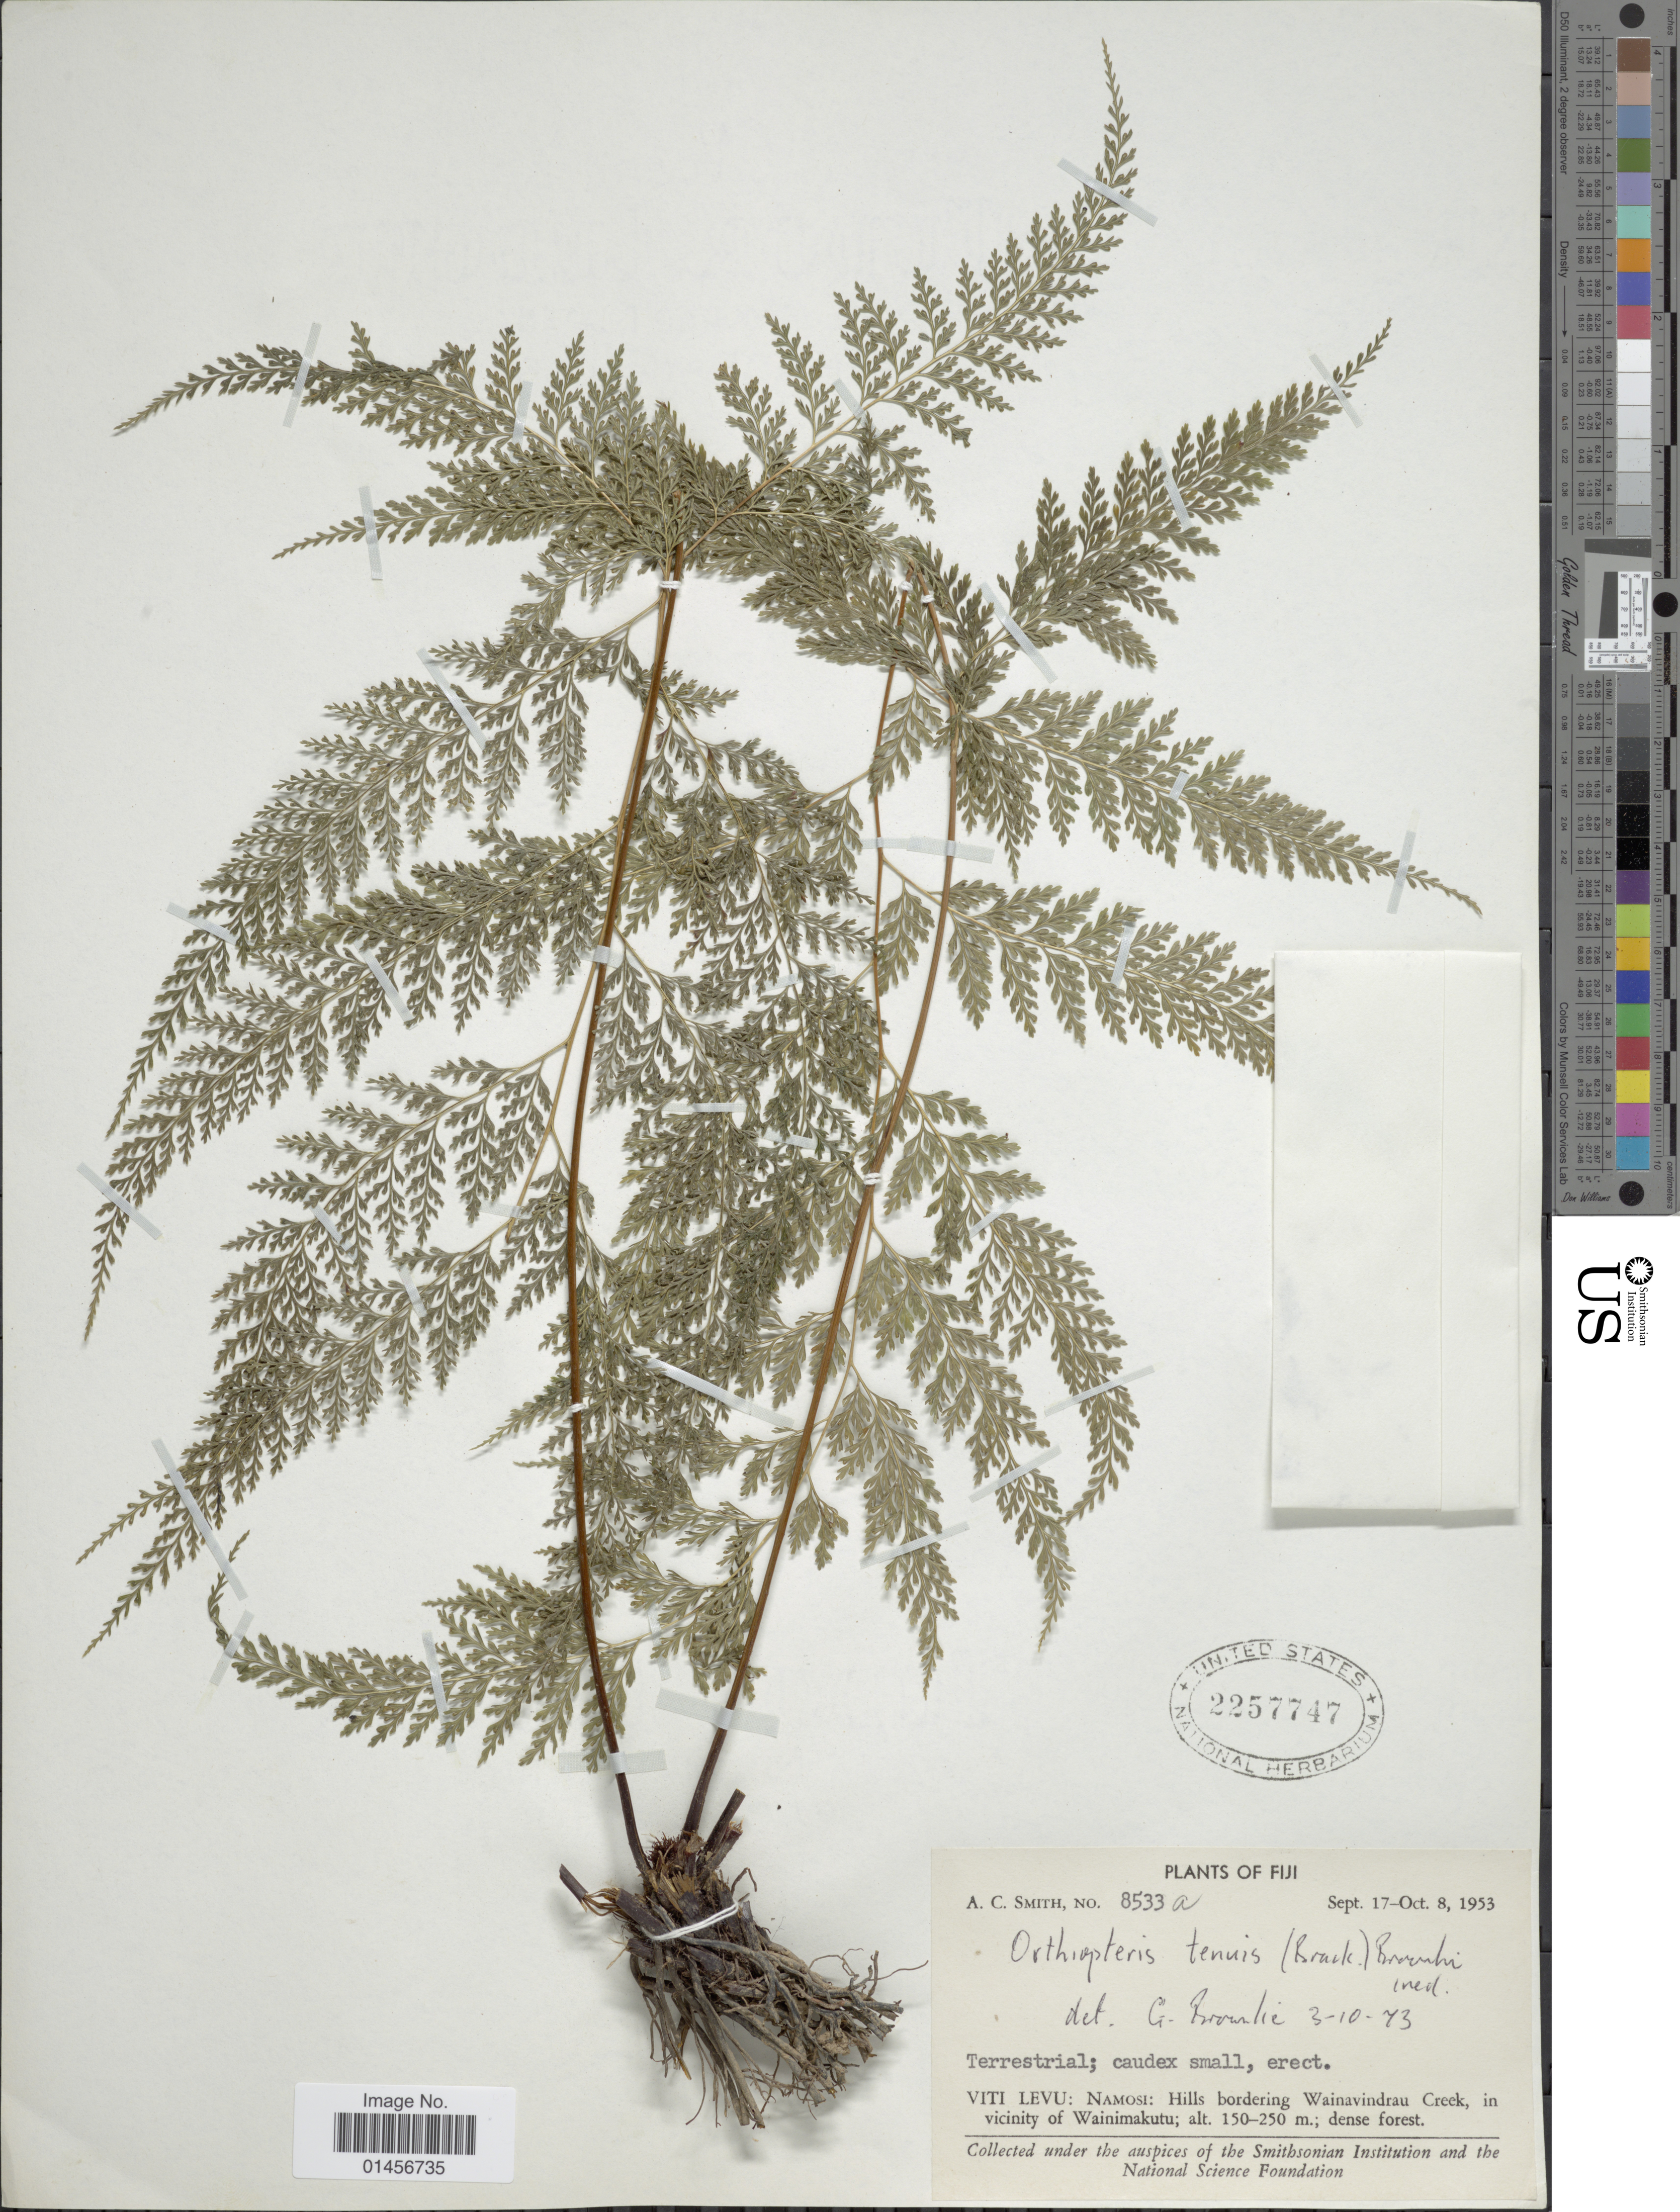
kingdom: Plantae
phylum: Tracheophyta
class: Polypodiopsida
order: Polypodiales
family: Saccolomataceae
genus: Saccoloma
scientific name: Saccoloma tenue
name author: (Brack.) Mett.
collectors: A. C. Smith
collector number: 8533a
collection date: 1953-09-17/1953-10-08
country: Fiji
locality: Viti Levu: Namosi: Hills bordering Wainavindrau Creek, in vicinity of Wainimakutu.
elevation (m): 150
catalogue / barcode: US 2257747